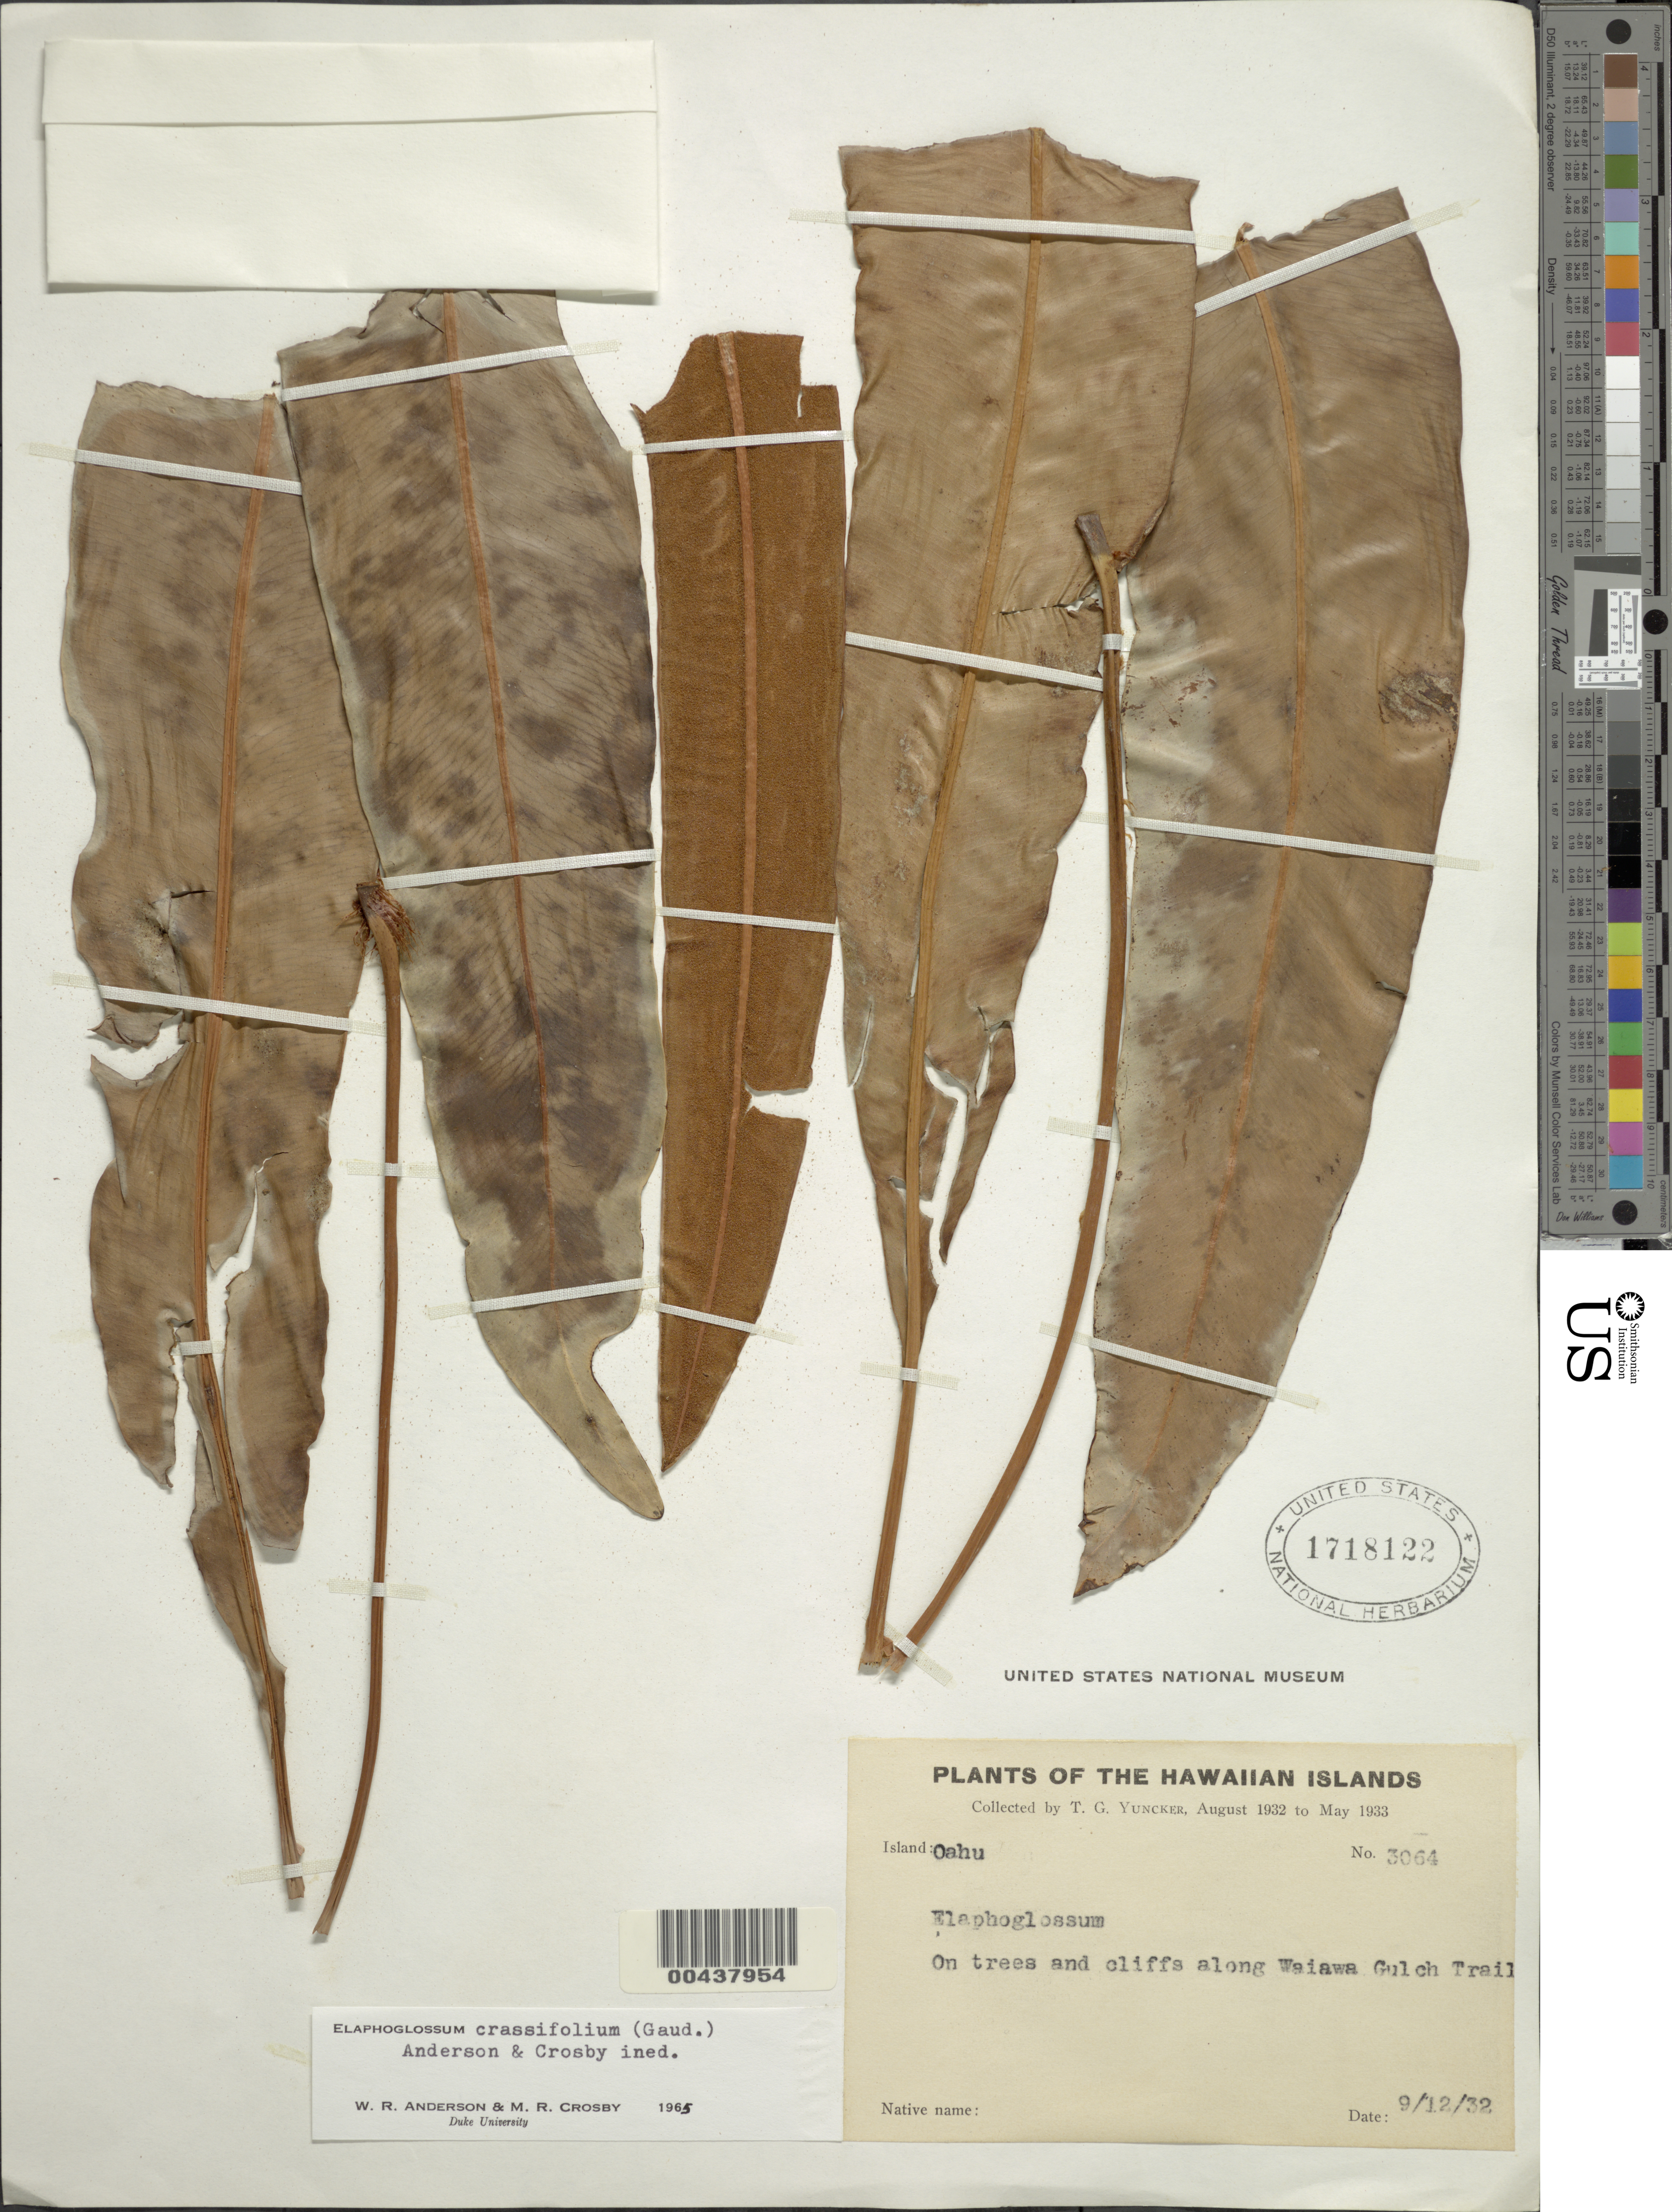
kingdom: Plantae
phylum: Tracheophyta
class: Polypodiopsida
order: Polypodiales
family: Dryopteridaceae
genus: Elaphoglossum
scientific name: Elaphoglossum crassifolium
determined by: Anderson, W. R.; Crosby, M.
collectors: T. G. Yuncker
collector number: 3064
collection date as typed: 12 Sep 1932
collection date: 1932-09-12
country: United States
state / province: Hawaii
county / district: Honolulu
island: Oahu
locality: Along Waiawa Gulch Trail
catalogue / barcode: US 1718122